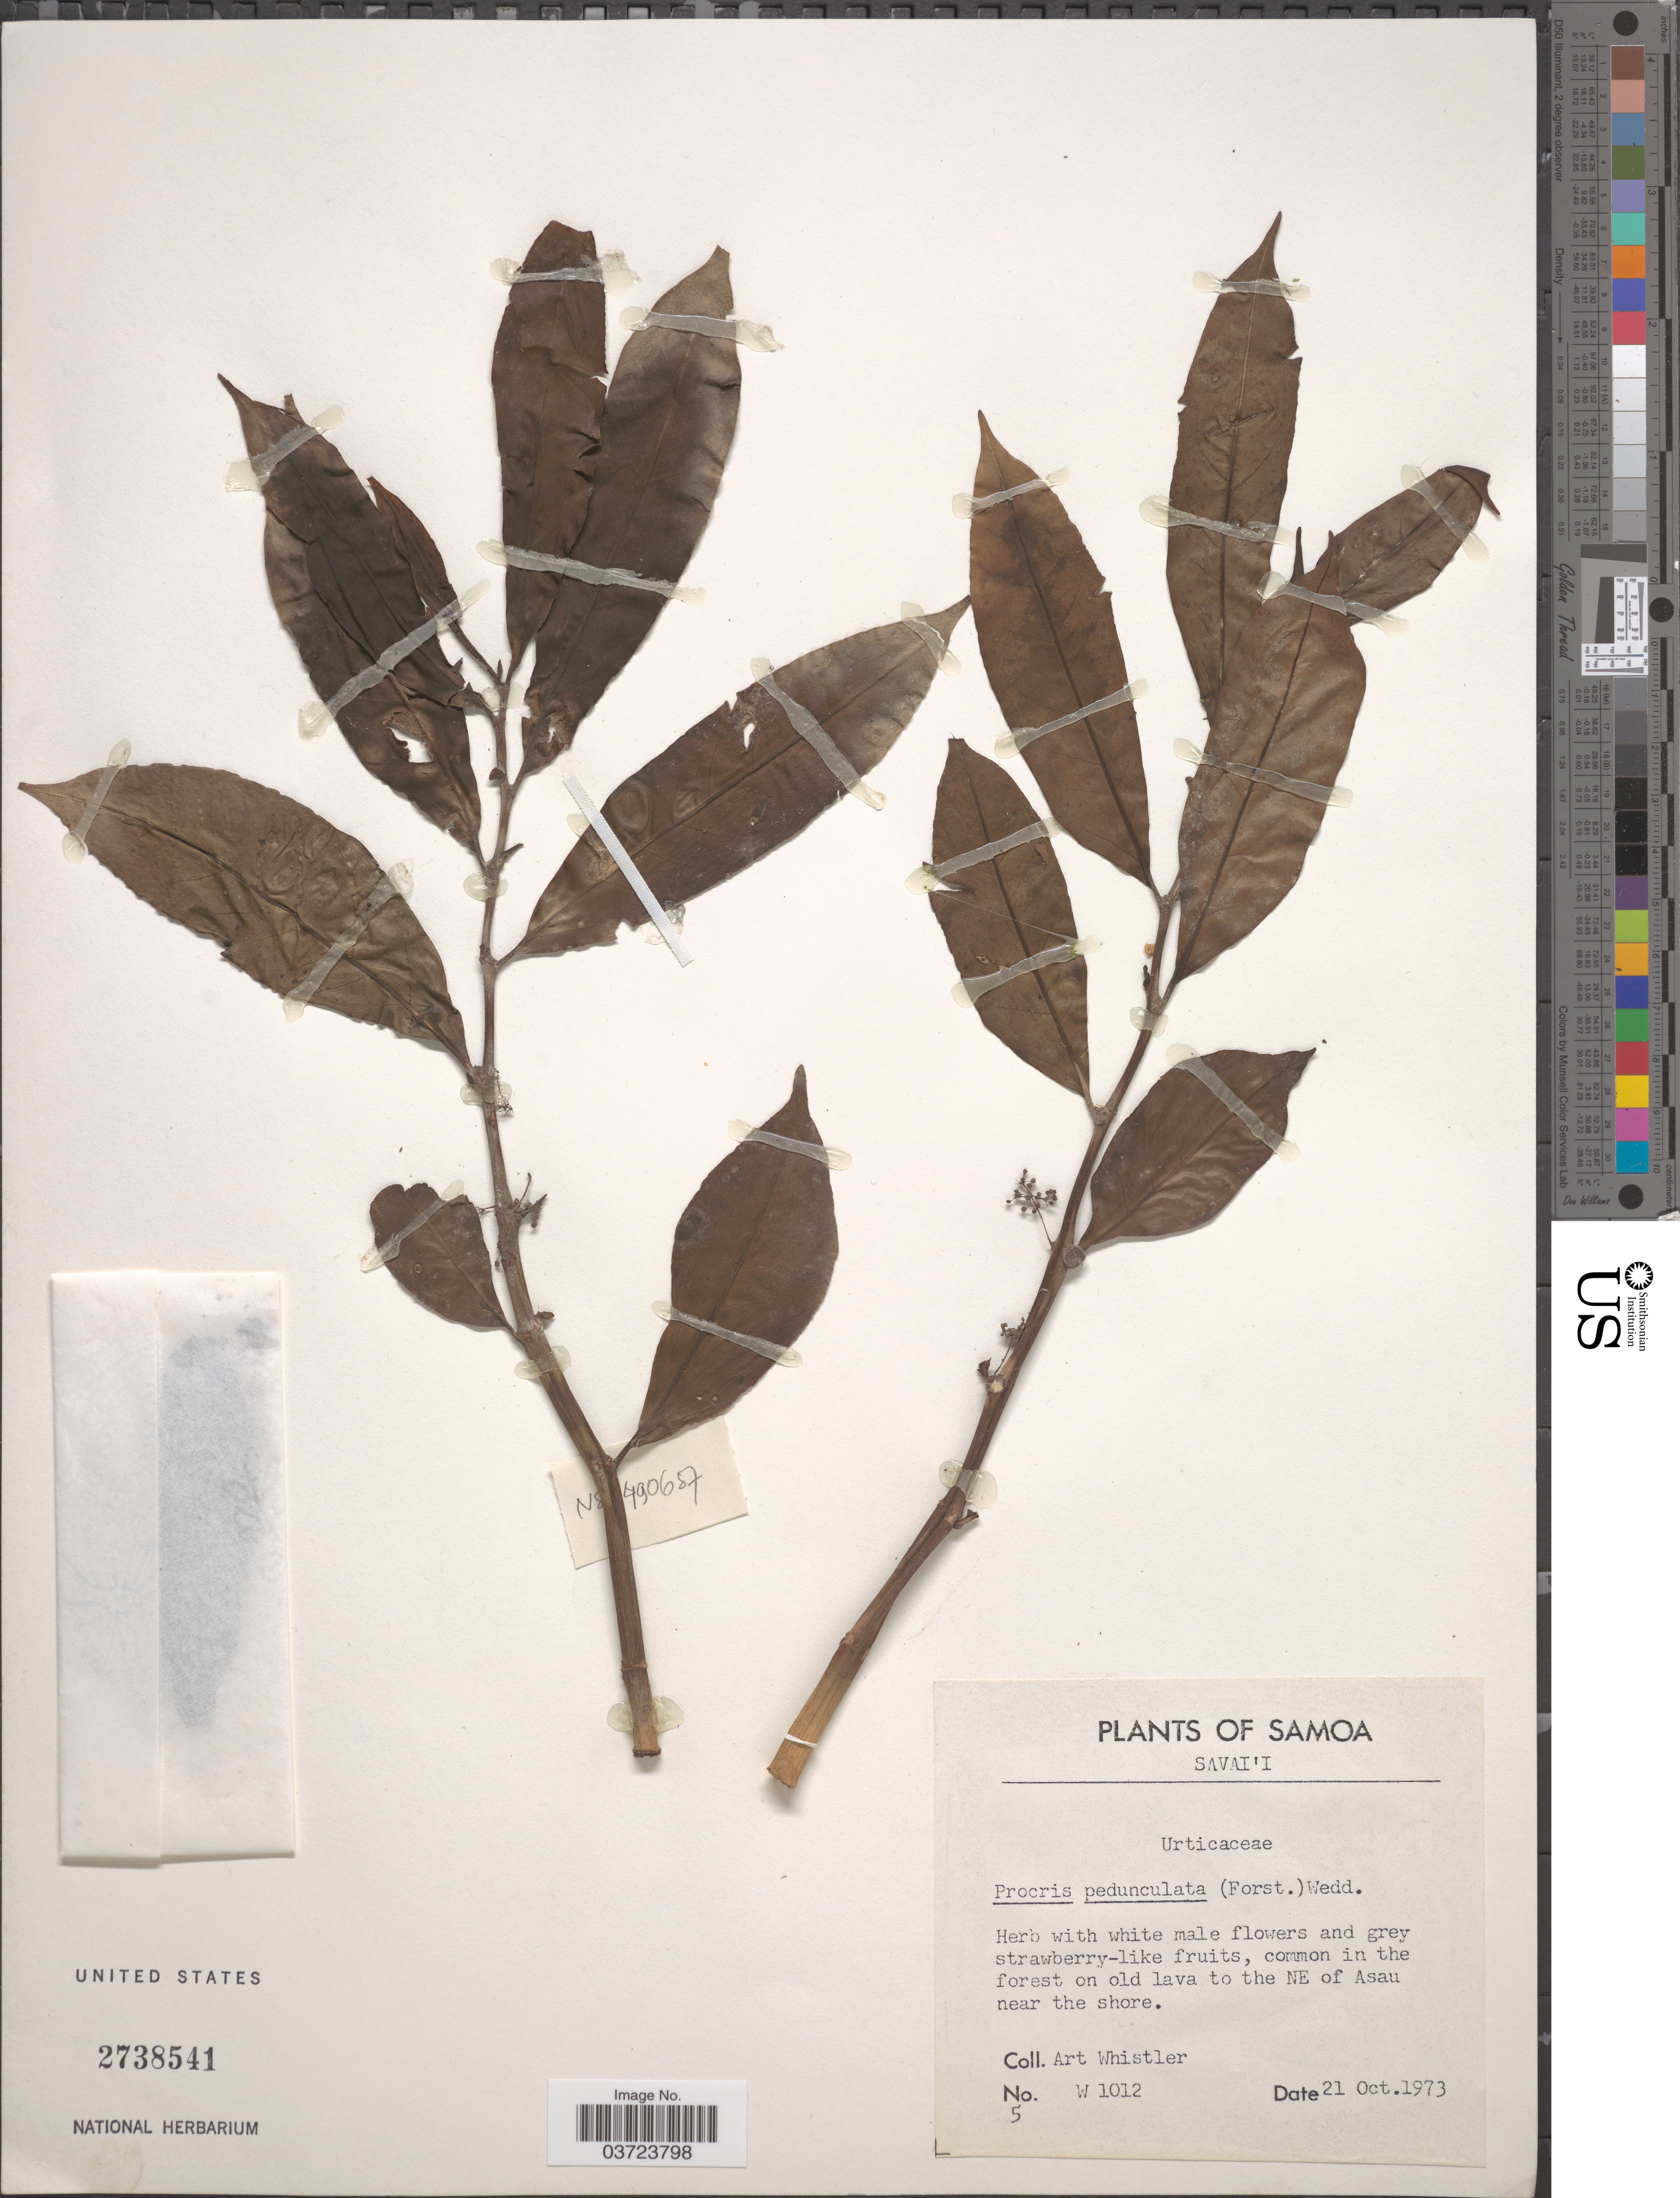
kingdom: Plantae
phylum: Tracheophyta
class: Magnoliopsida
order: Rosales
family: Urticaceae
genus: Procris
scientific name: Procris pedunculata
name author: (J.R. Forst. & G. Forst.) Wedd.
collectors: A. Whistler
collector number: W1012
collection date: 1973-10-21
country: Samoa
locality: Samoa. Savai'i. Common in the forest on old lava to the NE of Asau near the shore.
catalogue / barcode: US 2738541